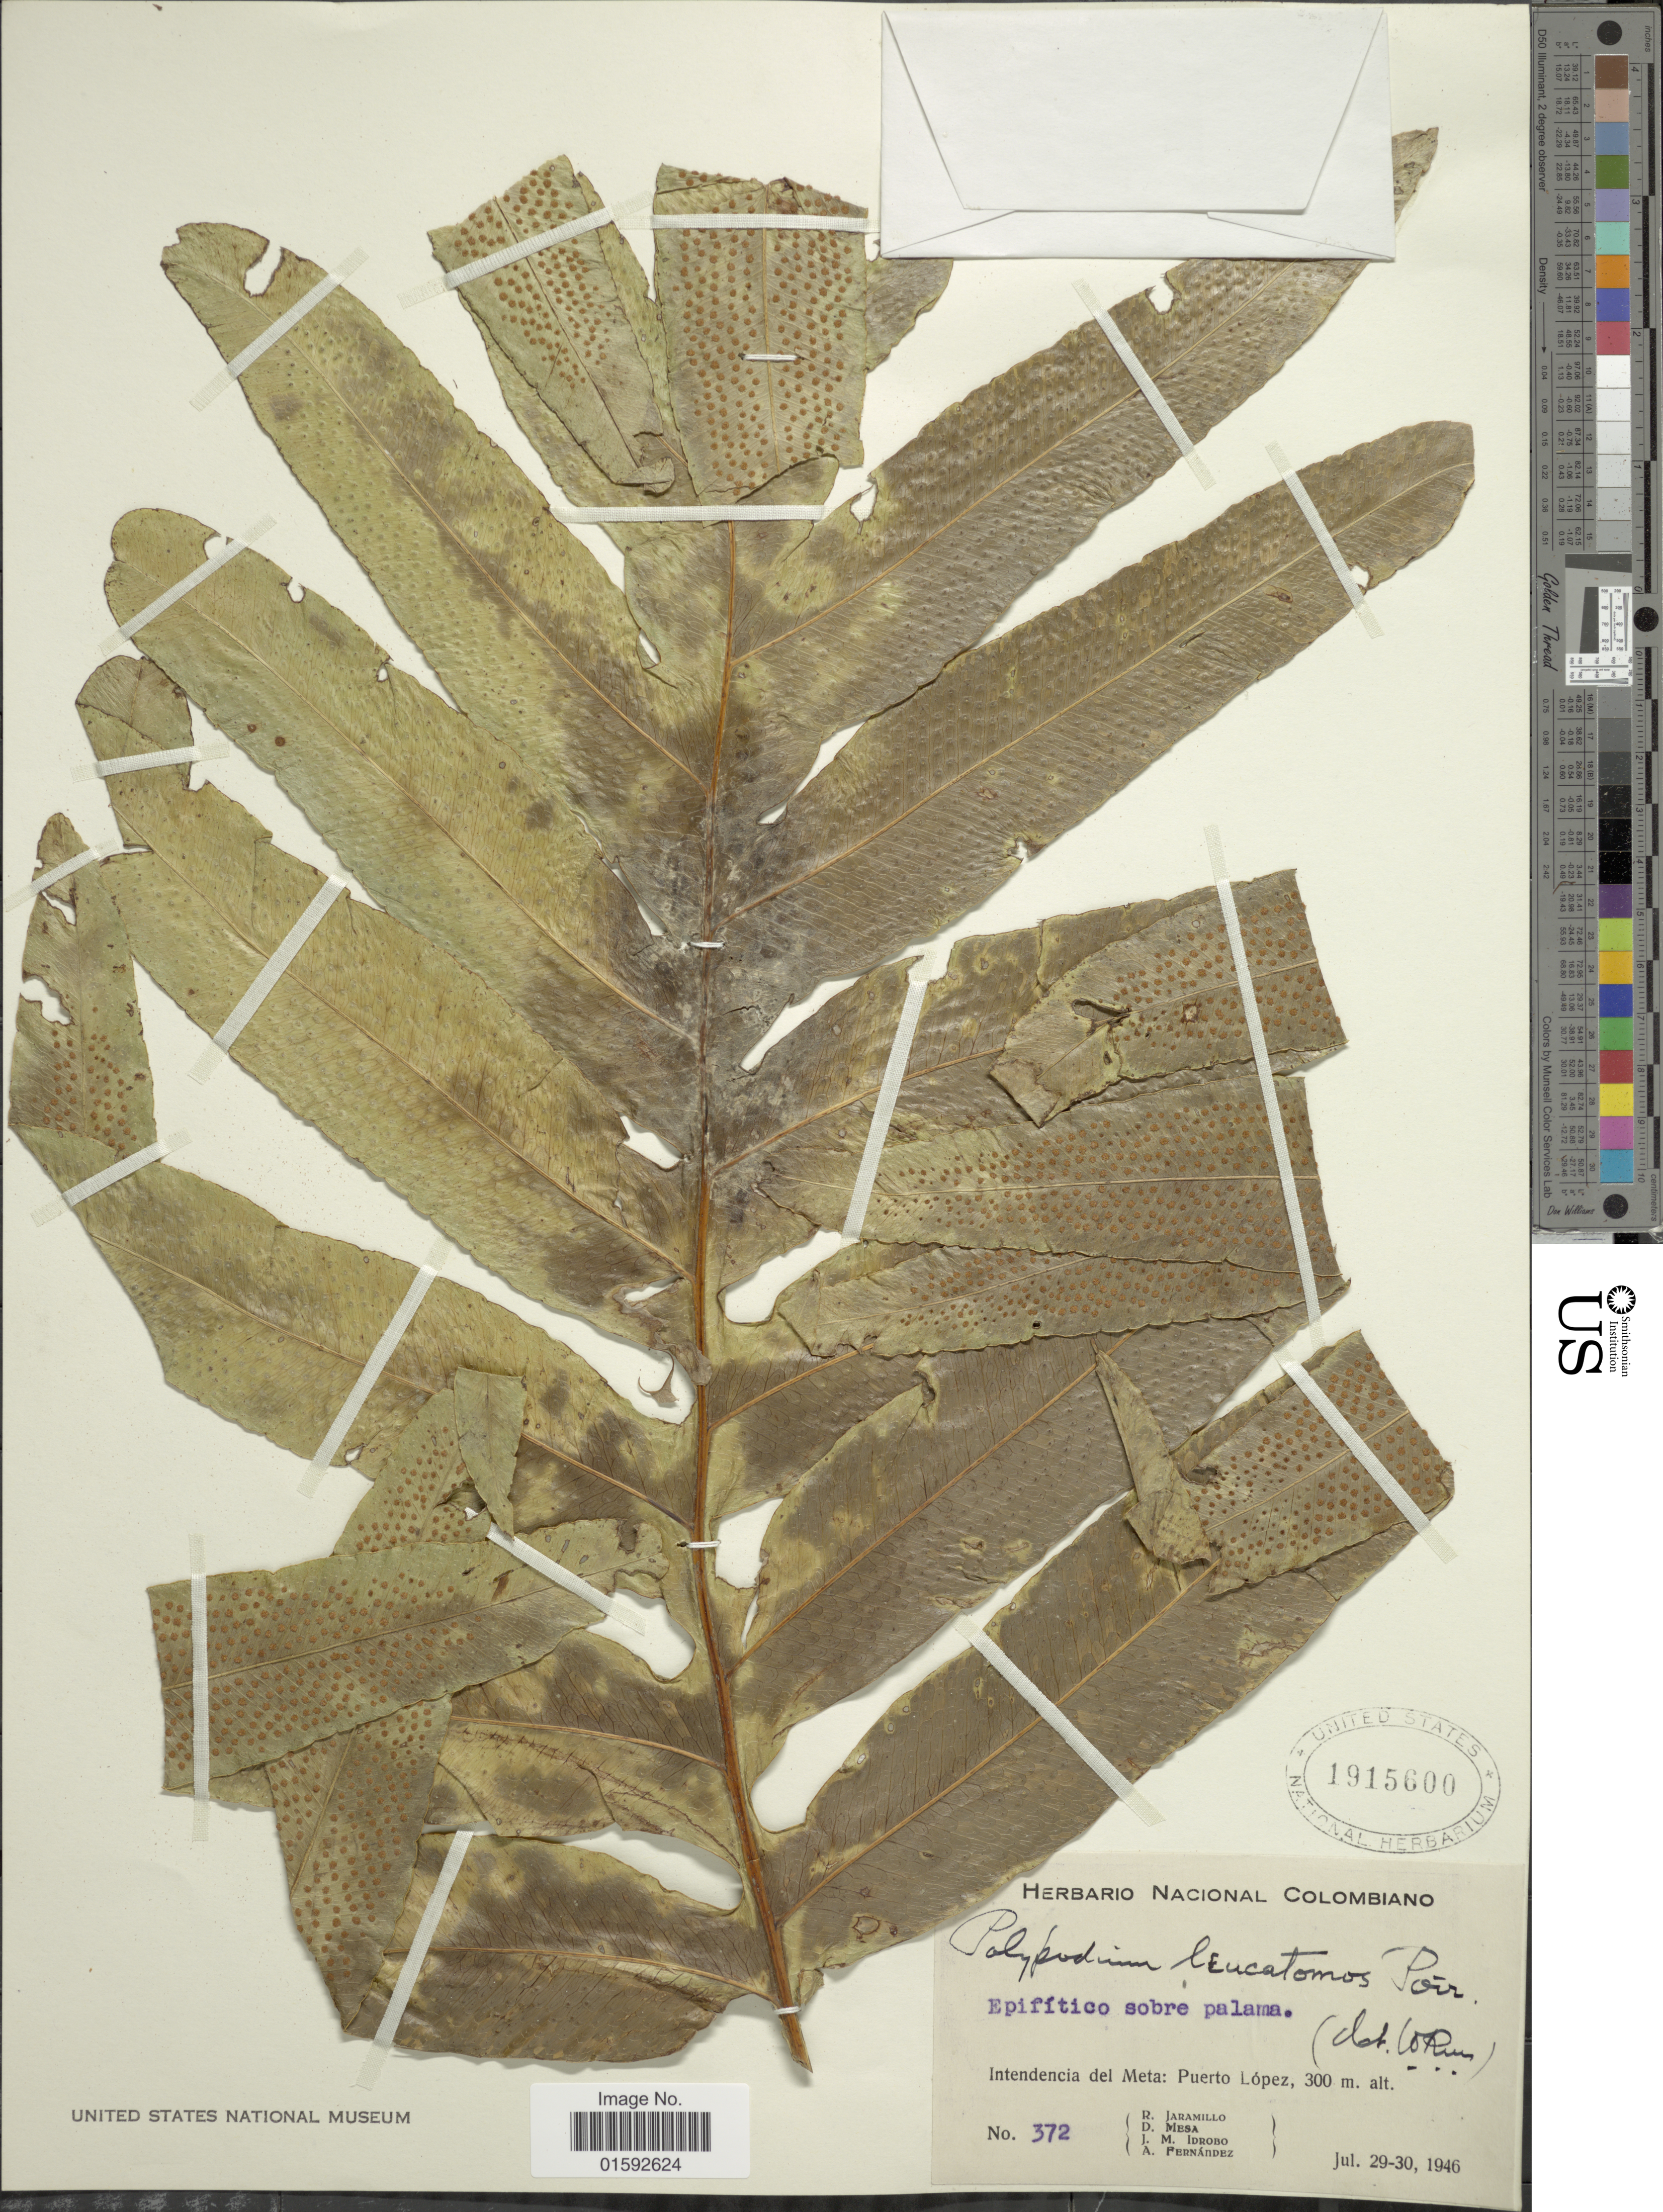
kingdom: Plantae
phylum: Tracheophyta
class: Polypodiopsida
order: Polypodiales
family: Polypodiaceae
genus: Phlebodium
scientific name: Phlebodium decumanum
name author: (Willd.) J. Sm.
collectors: R. Jaramillo, D. Mesa, J. M. Idrobo & A. Fernández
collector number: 372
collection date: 1946-07-29/1946-07-30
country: Colombia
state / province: Meta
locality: Intendencia del Meta; Puerto López.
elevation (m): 300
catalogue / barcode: US 1915600